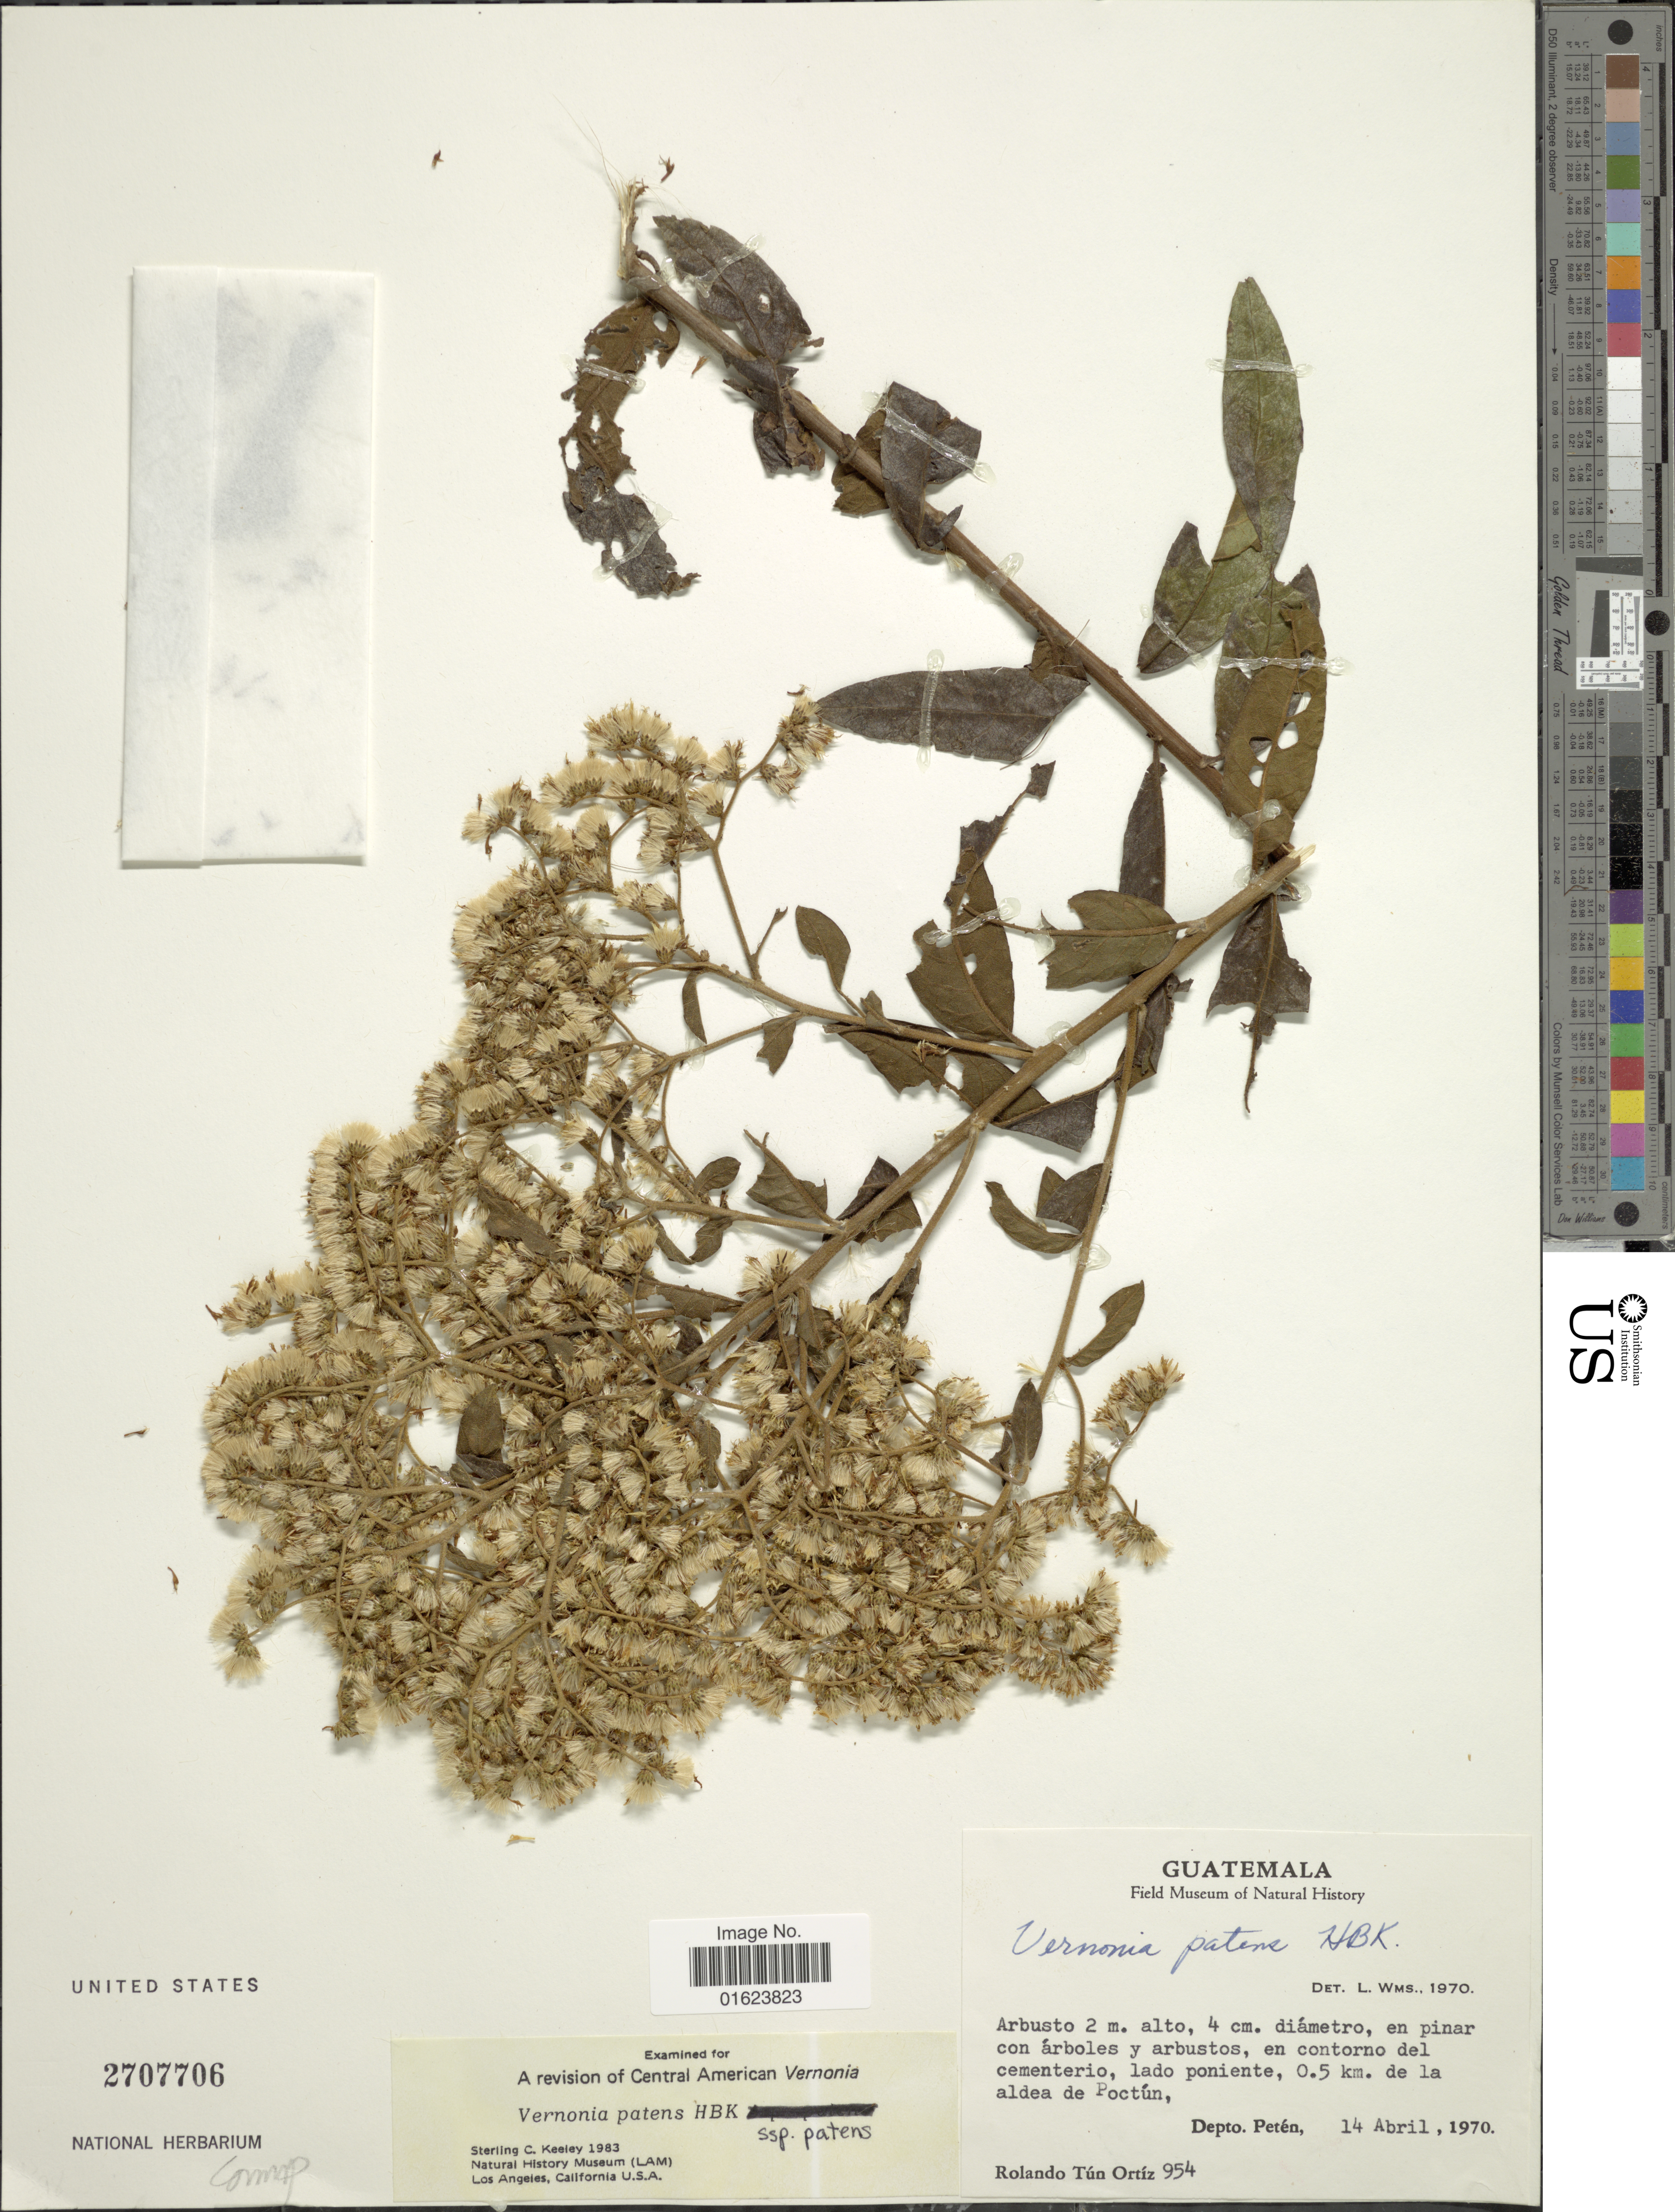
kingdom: Plantae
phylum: Tracheophyta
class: Magnoliopsida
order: Asterales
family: Asteraceae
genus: Vernonanthura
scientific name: Vernonanthura patens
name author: (Kunth) H. Rob.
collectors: R. Tún Ortíz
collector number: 954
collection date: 1970-04-14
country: Guatemala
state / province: El Petén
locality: Lado poniente, 0.5 km. de la aldea de Poctun.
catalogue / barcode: US 2707706